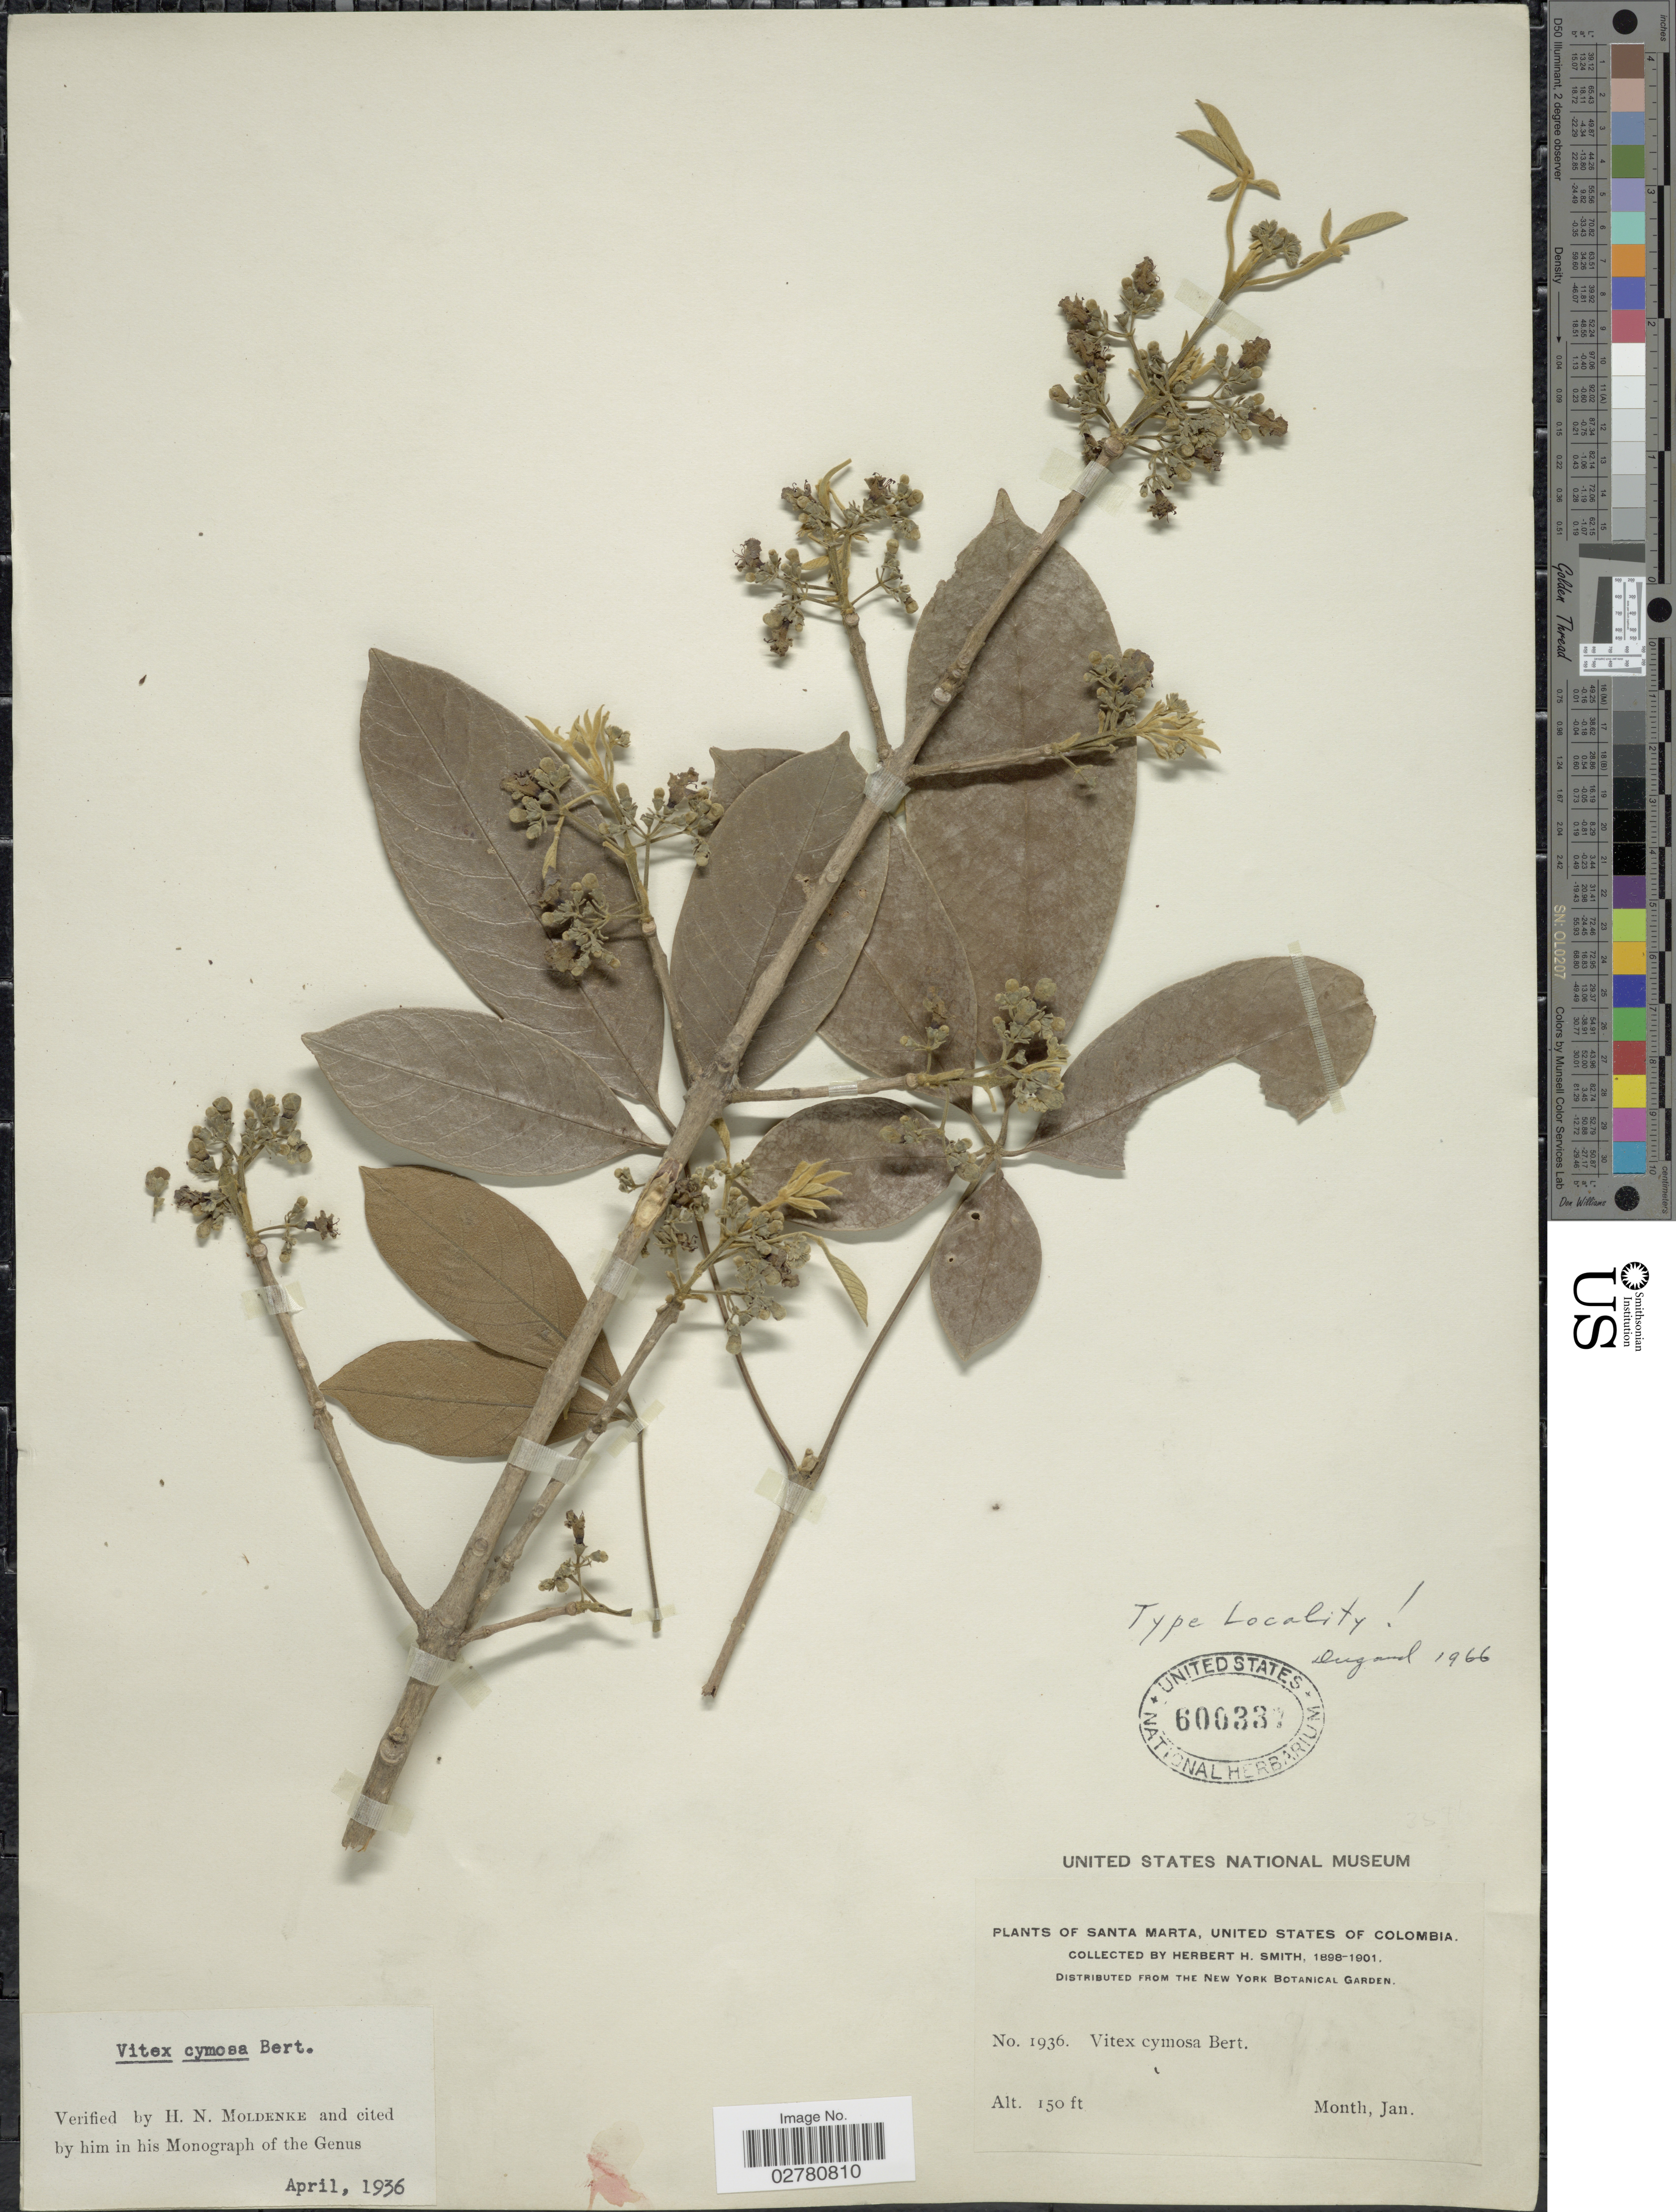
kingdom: Plantae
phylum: Tracheophyta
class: Magnoliopsida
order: Lamiales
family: Lamiaceae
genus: Vitex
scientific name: Vitex cymosa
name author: Bertero ex Spreng.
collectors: Herbert H. Smith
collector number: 1936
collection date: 1898-01/1901-01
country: Colombia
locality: Santa Marta, United States of Columbia.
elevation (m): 46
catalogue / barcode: US 600337